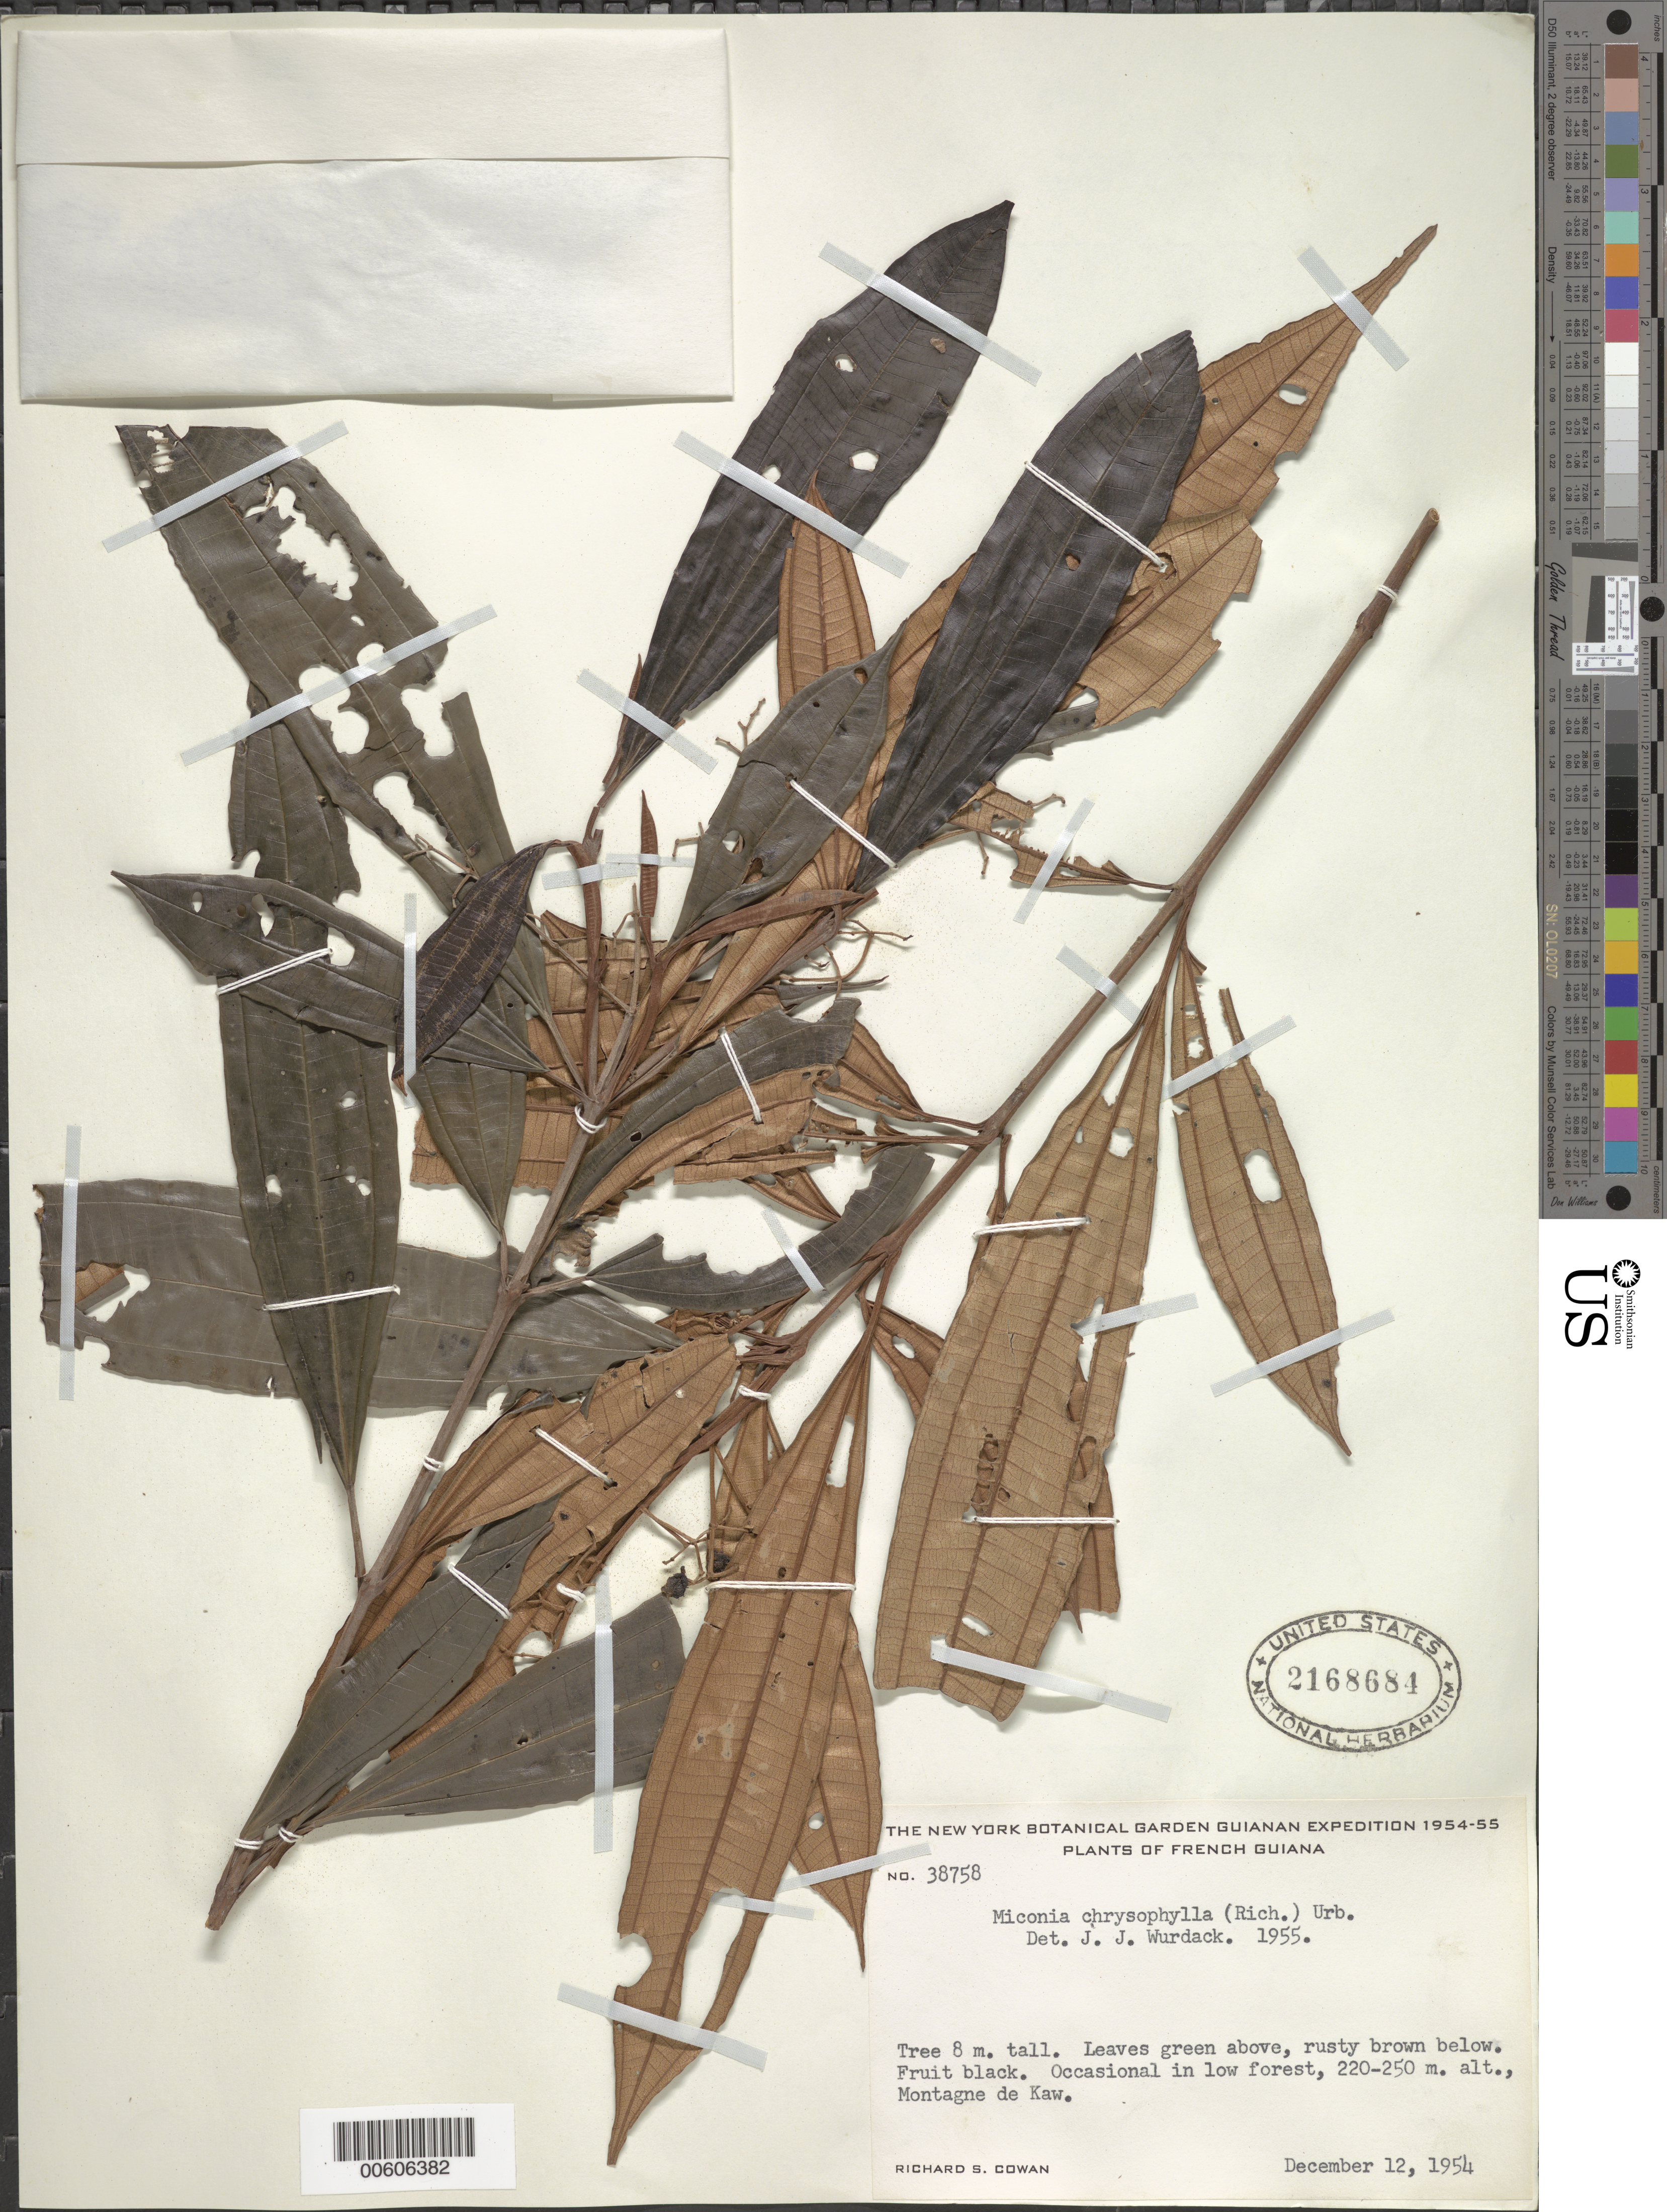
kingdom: Plantae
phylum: Tracheophyta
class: Magnoliopsida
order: Myrtales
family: Melastomataceae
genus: Miconia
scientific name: Miconia chrysophylla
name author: (Rich.) Urb.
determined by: Wurdack, John J., (US), US (UNITED STATES)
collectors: R. S. Cowan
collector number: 38758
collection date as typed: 12-Dec-54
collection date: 1954-12-12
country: French Guiana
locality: Montagne de Kaw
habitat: Low forest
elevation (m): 220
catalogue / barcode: US 2168684